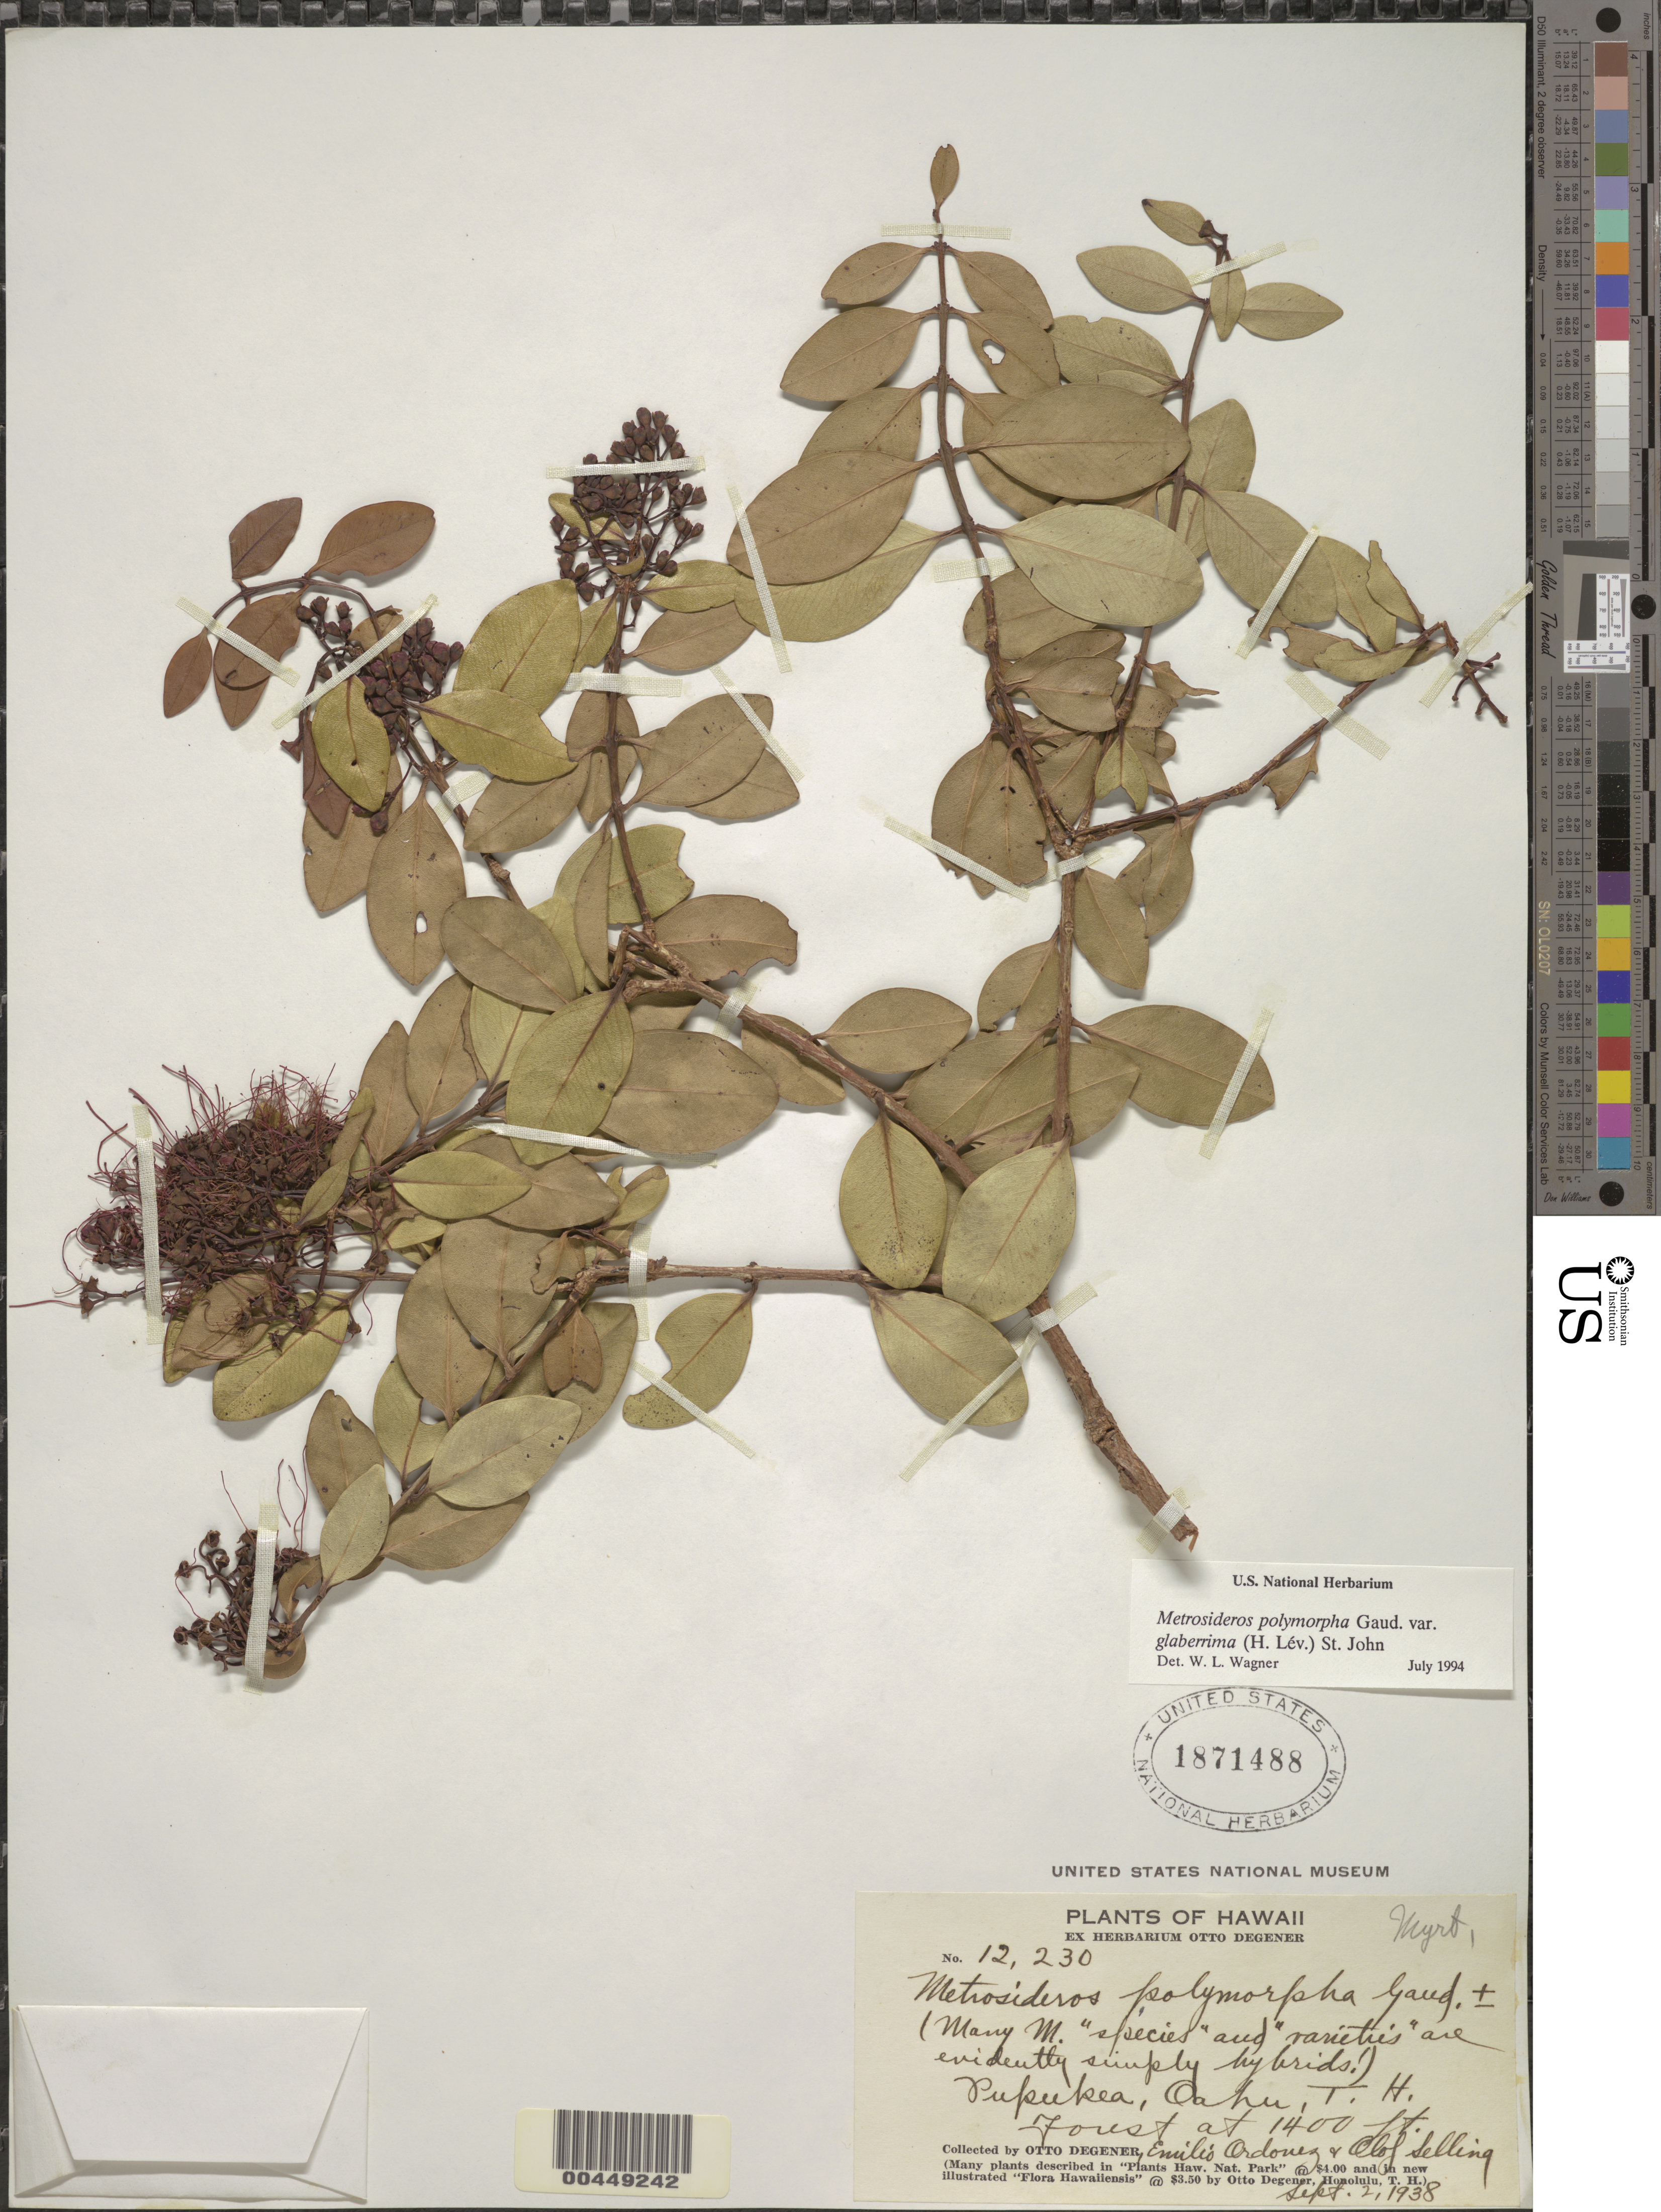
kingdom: Plantae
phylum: Tracheophyta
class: Magnoliopsida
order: Myrtales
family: Myrtaceae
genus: Metrosideros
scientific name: Metrosideros polymorpha var. glaberrima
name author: (H. Lév.) H. St. John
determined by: Wagner, W. L., (BOT), Smithsonian Institution - National Museum of Natural History (UNITED STATES)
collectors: O. Degener, E. Ordonez & O. Selling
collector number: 12230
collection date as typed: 2 Sep 1938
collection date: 1938-09-02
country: United States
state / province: Hawaii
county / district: Honolulu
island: Oahu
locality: Pupukea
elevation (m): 427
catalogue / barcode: US 1871488